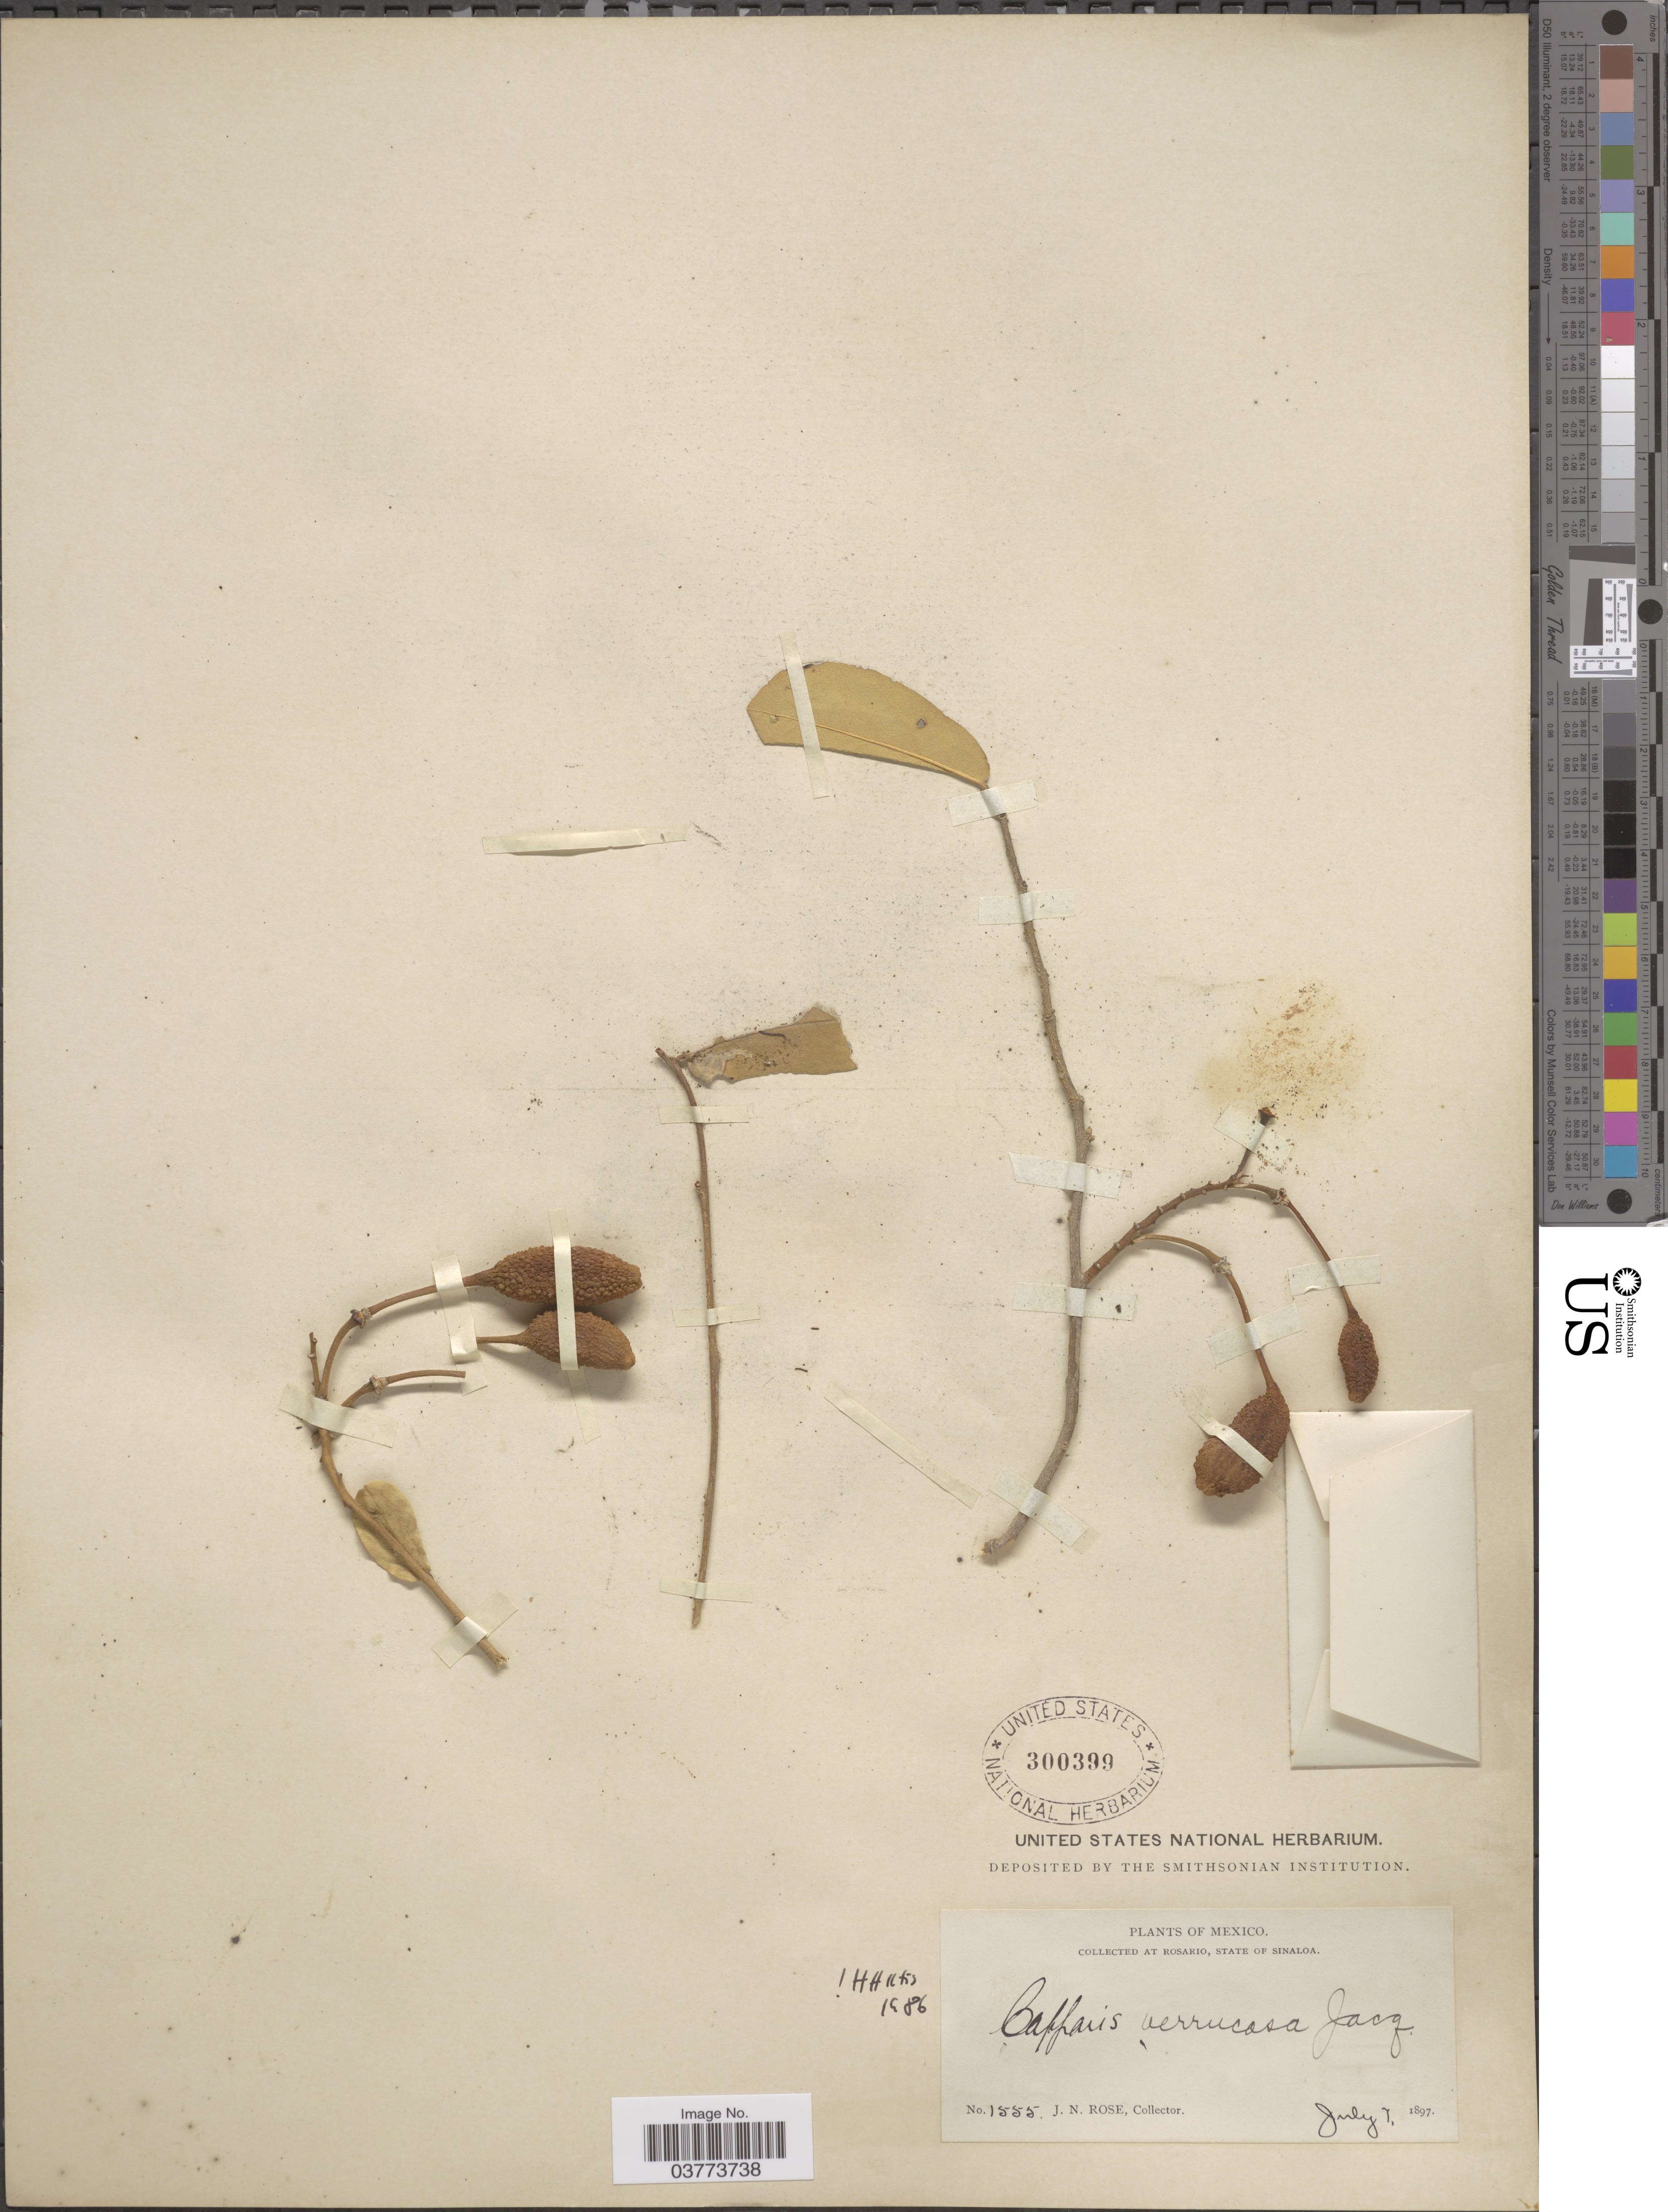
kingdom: Plantae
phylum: Tracheophyta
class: Magnoliopsida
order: Brassicales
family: Capparaceae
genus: Cynophalla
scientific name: Cynophalla verrucosa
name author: (Jacq.) J. Presl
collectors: J. N. Rose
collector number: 1555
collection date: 1897-07-07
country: Mexico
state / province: Sinaloa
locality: Rosario.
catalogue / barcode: US 300399